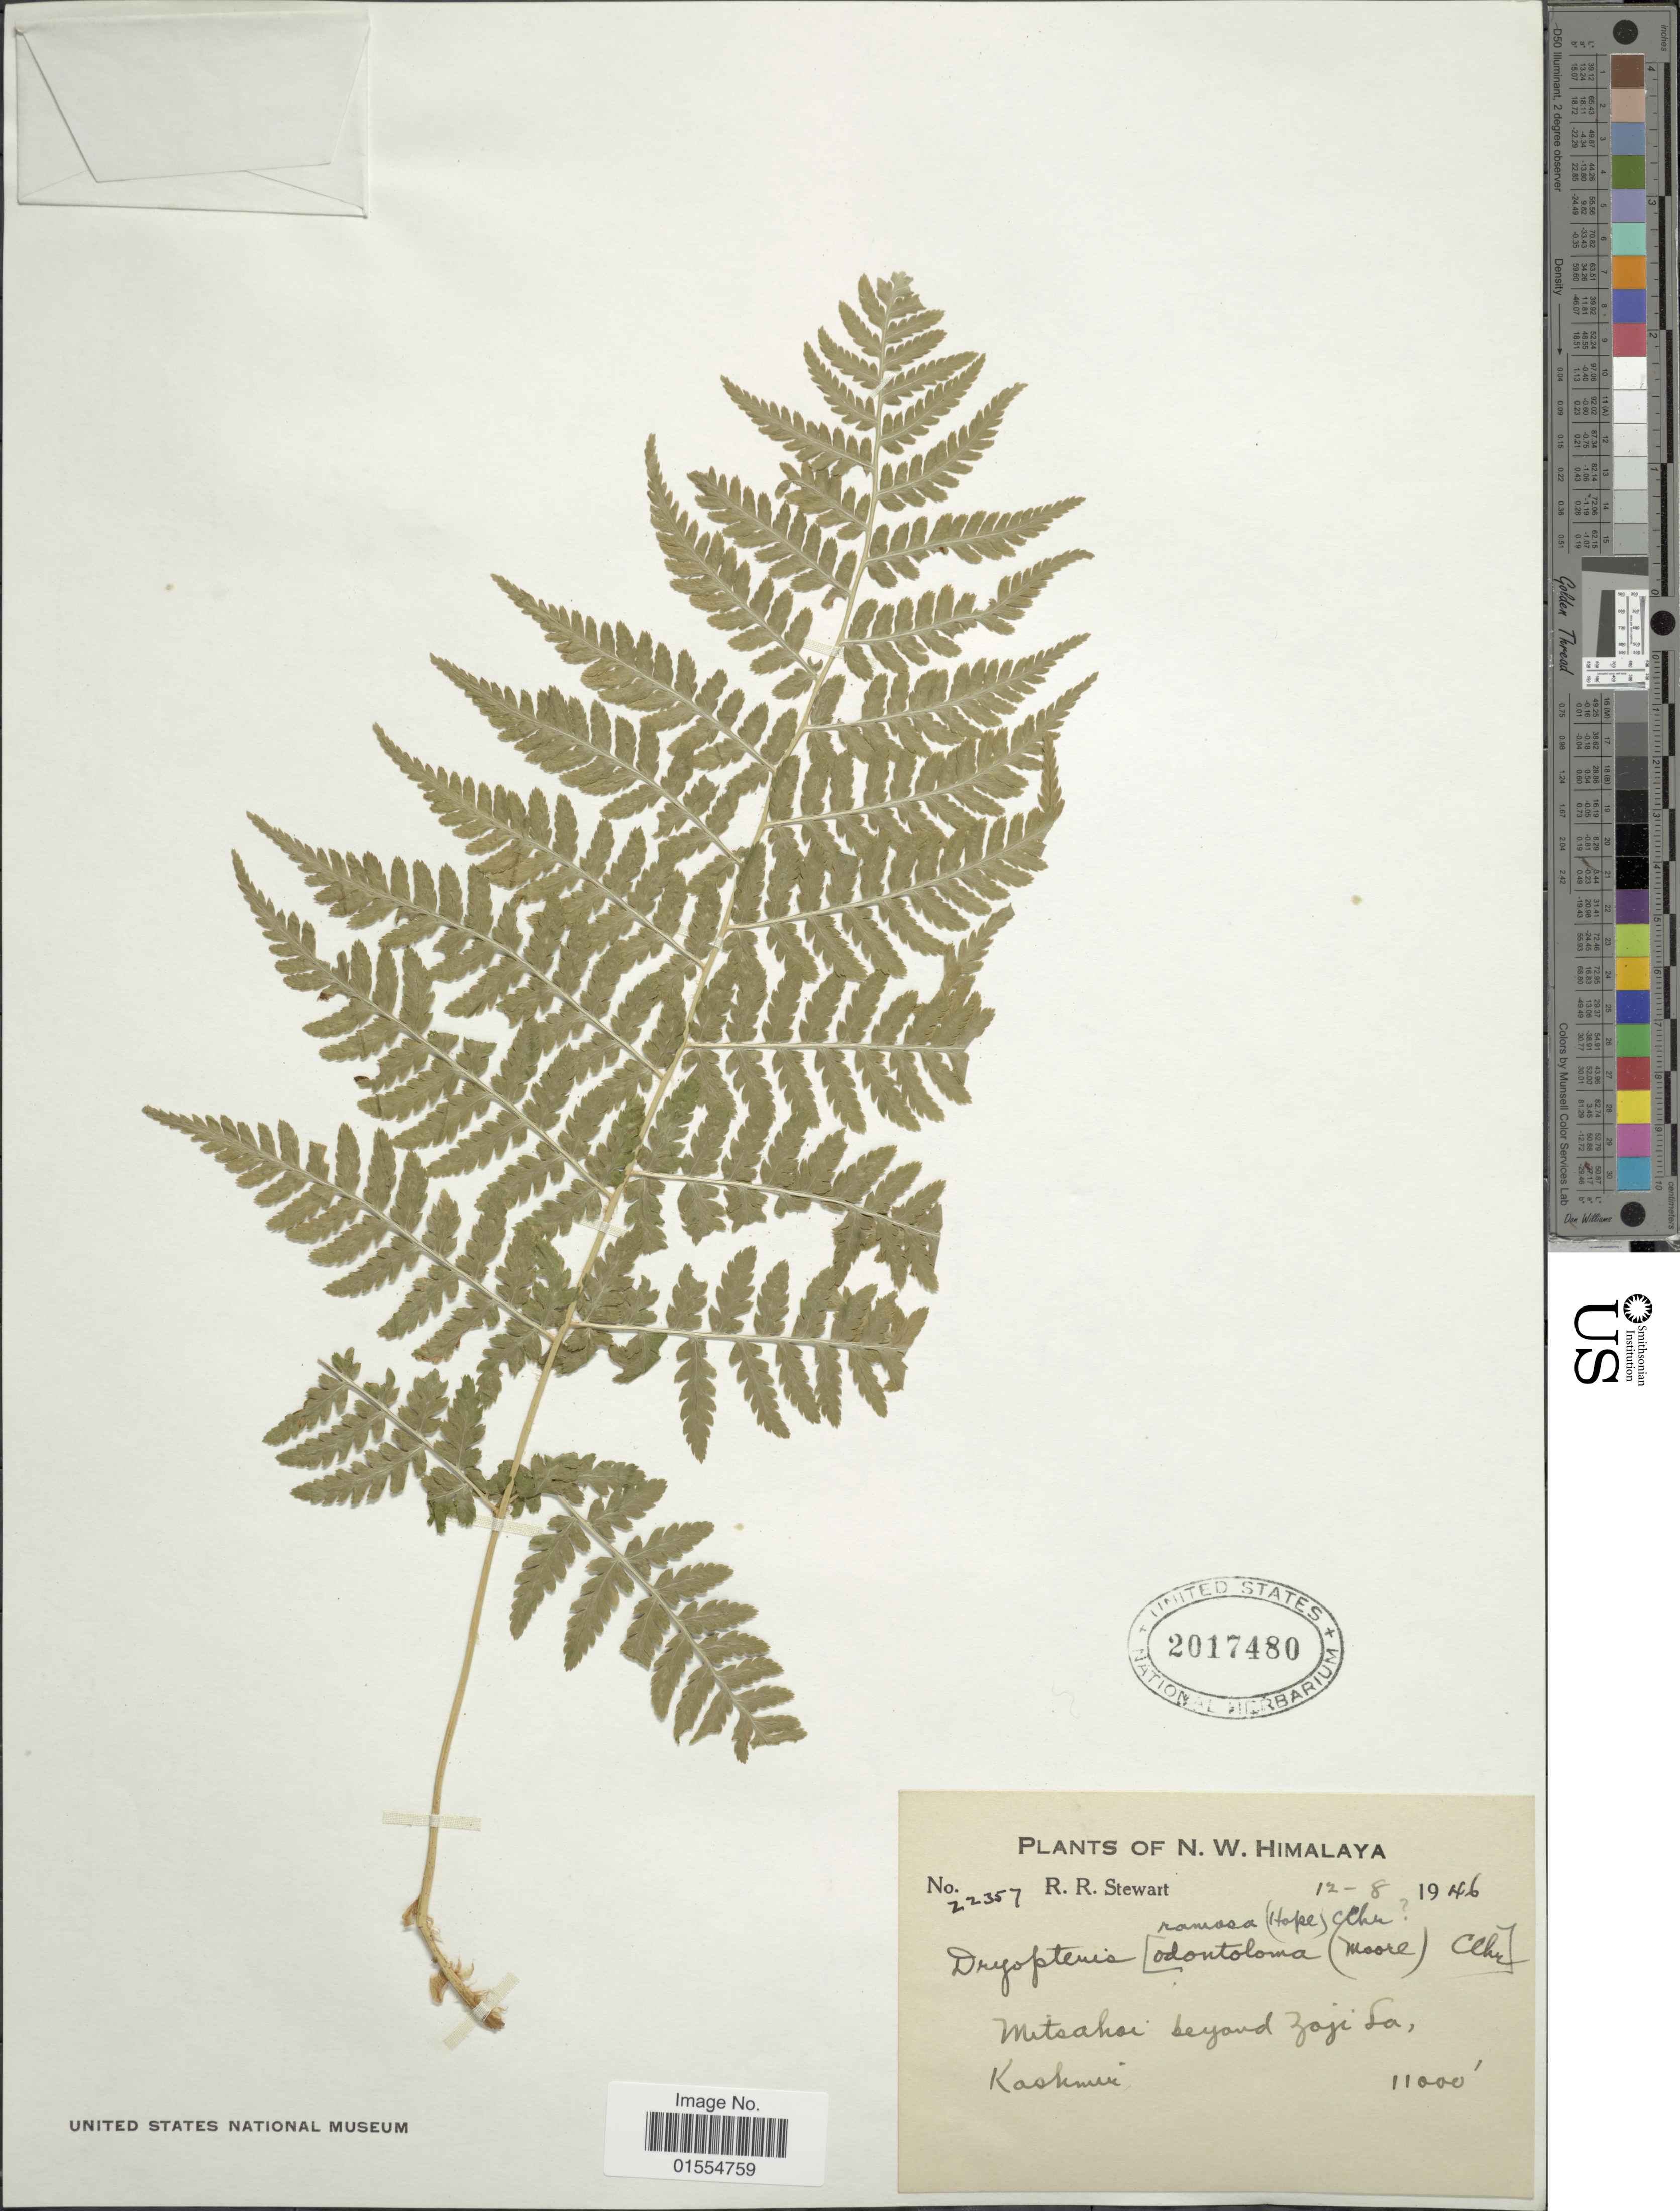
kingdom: Plantae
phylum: Tracheophyta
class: Polypodiopsida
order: Polypodiales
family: Dryopteridaceae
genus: Dryopteris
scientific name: Dryopteris ramosa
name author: (C. Hope) C. Chr.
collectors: R. R. Stewart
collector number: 22357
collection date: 1946-08-12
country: India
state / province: Jammu and Kashmir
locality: beyond Zoji La, Kashmir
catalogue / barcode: US 2017480